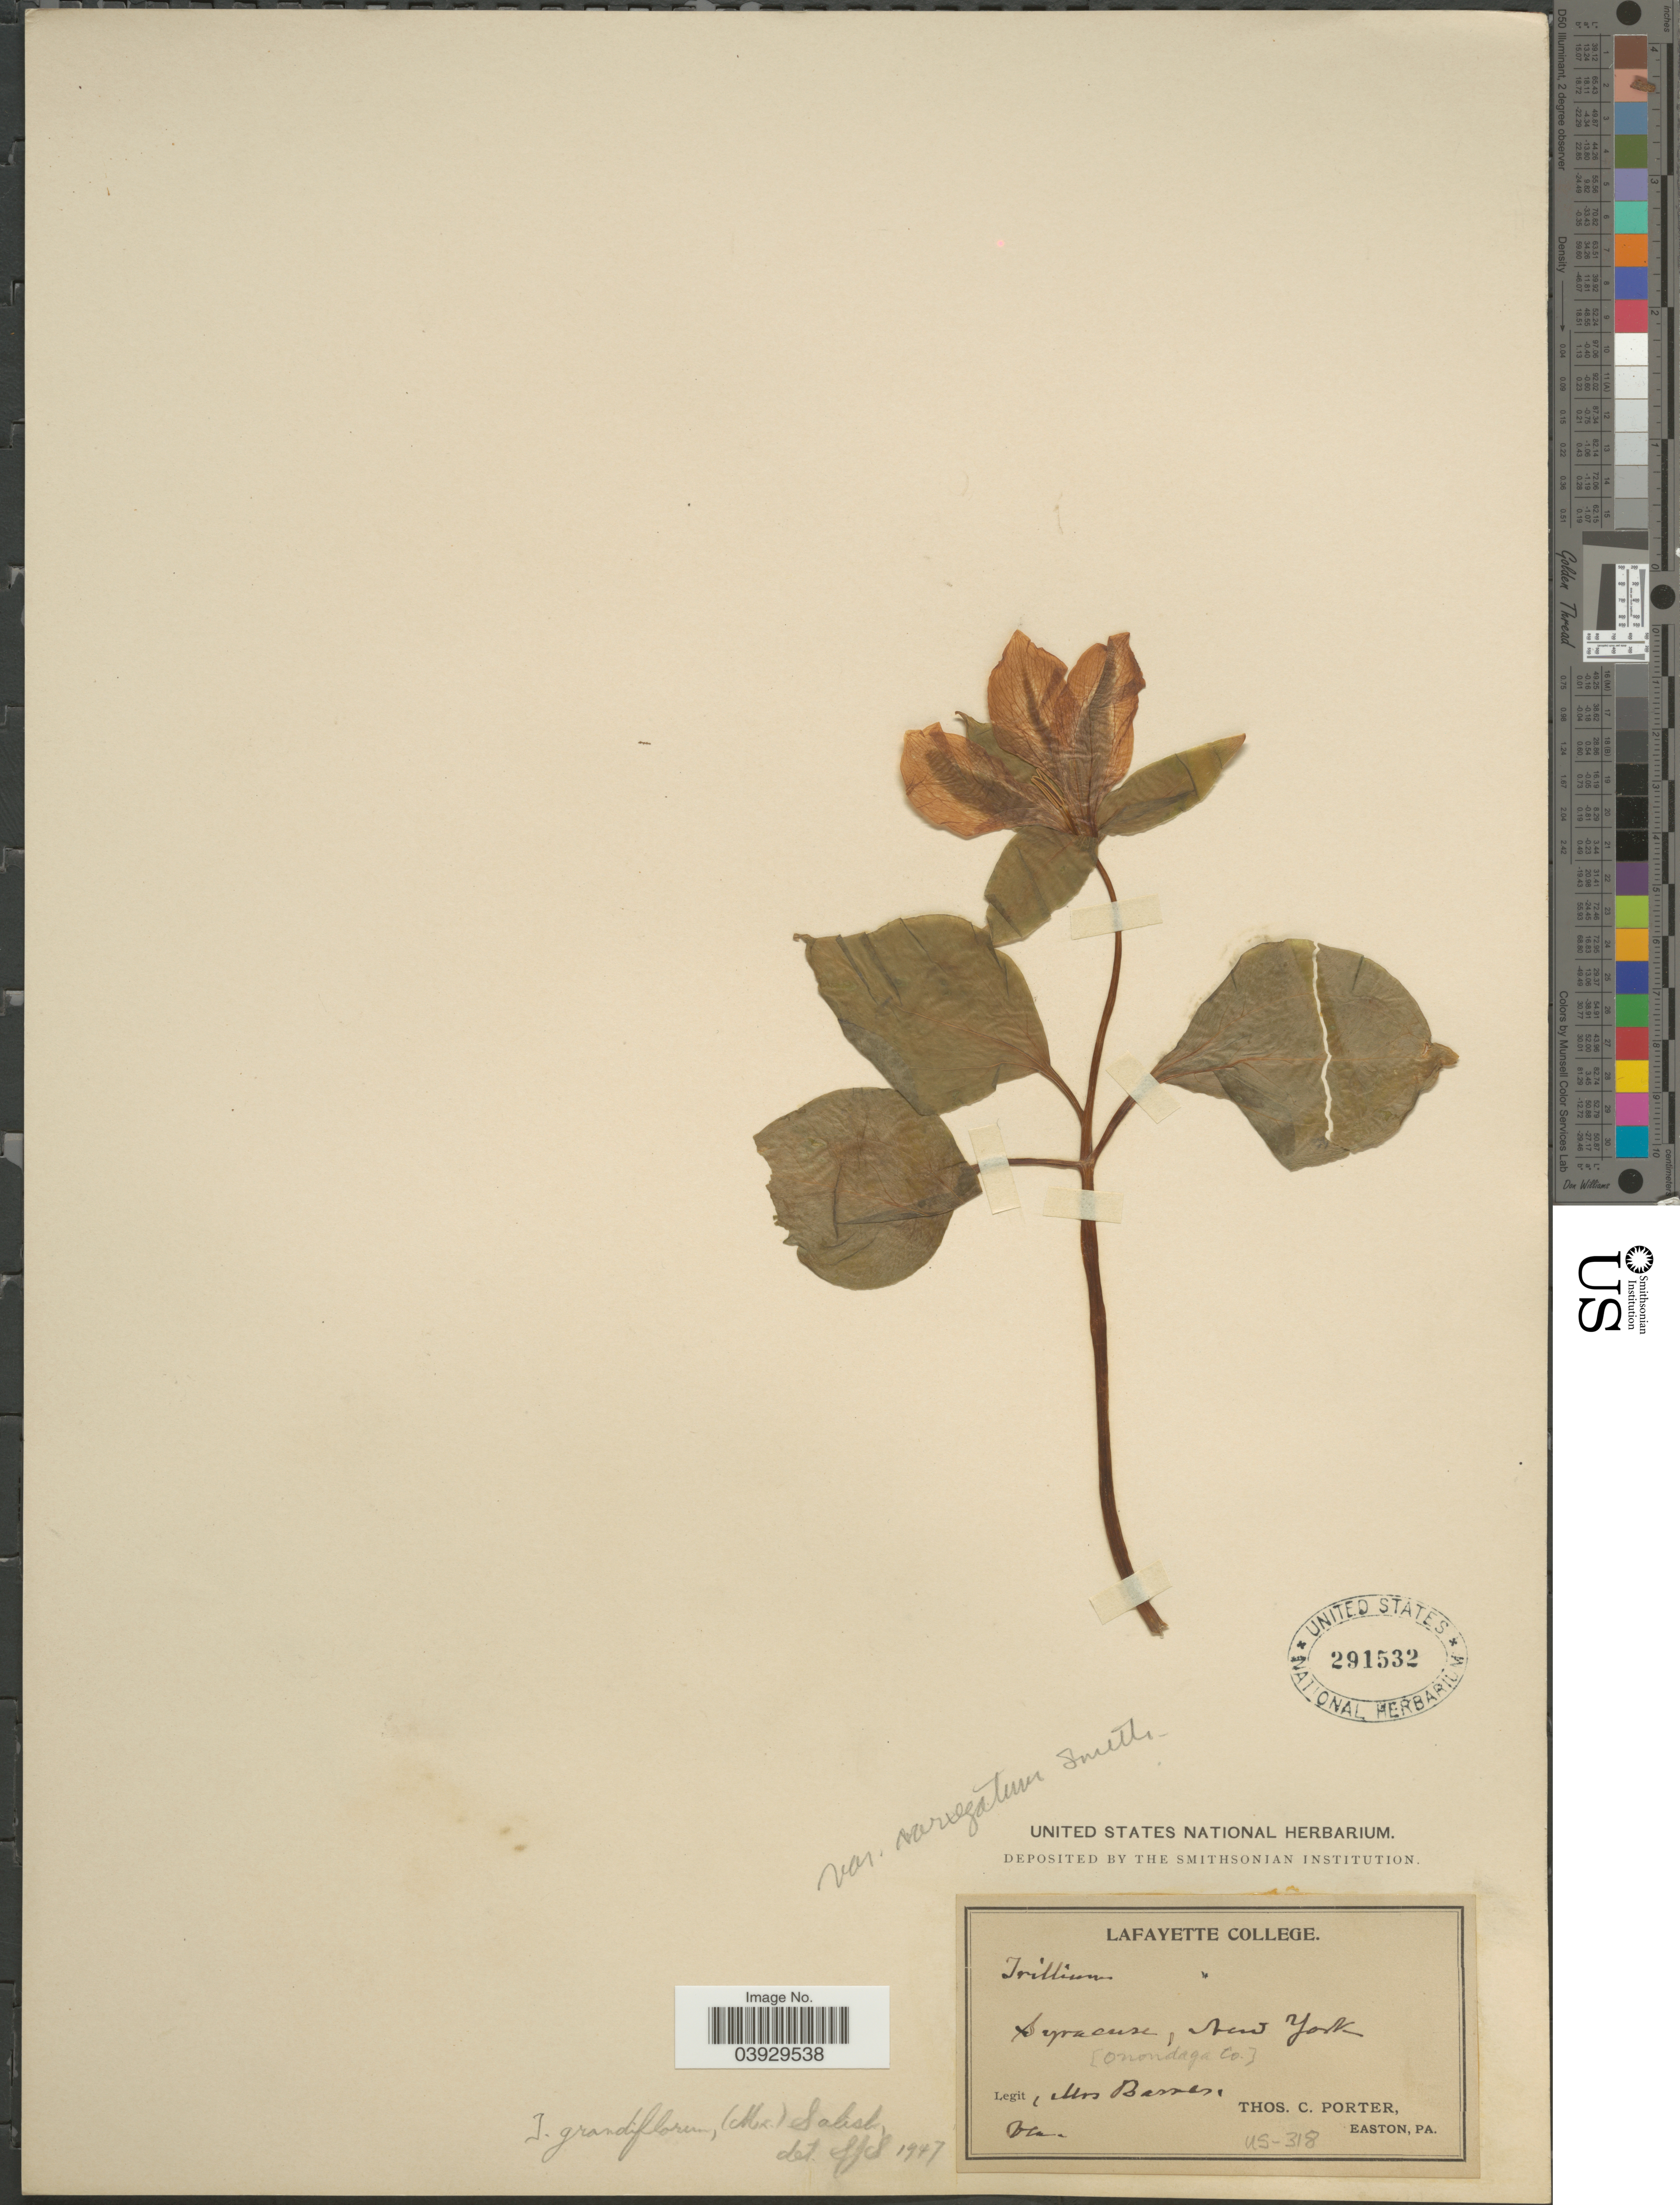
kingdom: Plantae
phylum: Tracheophyta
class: Liliopsida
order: Liliales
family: Melanthiaceae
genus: Trillium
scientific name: Trillium grandiflorum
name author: (Michx.) Salisb.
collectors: Barnes & T. Porter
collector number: US-318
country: United States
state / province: New York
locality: Syracuse. [Onondaga Co].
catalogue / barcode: US 291532